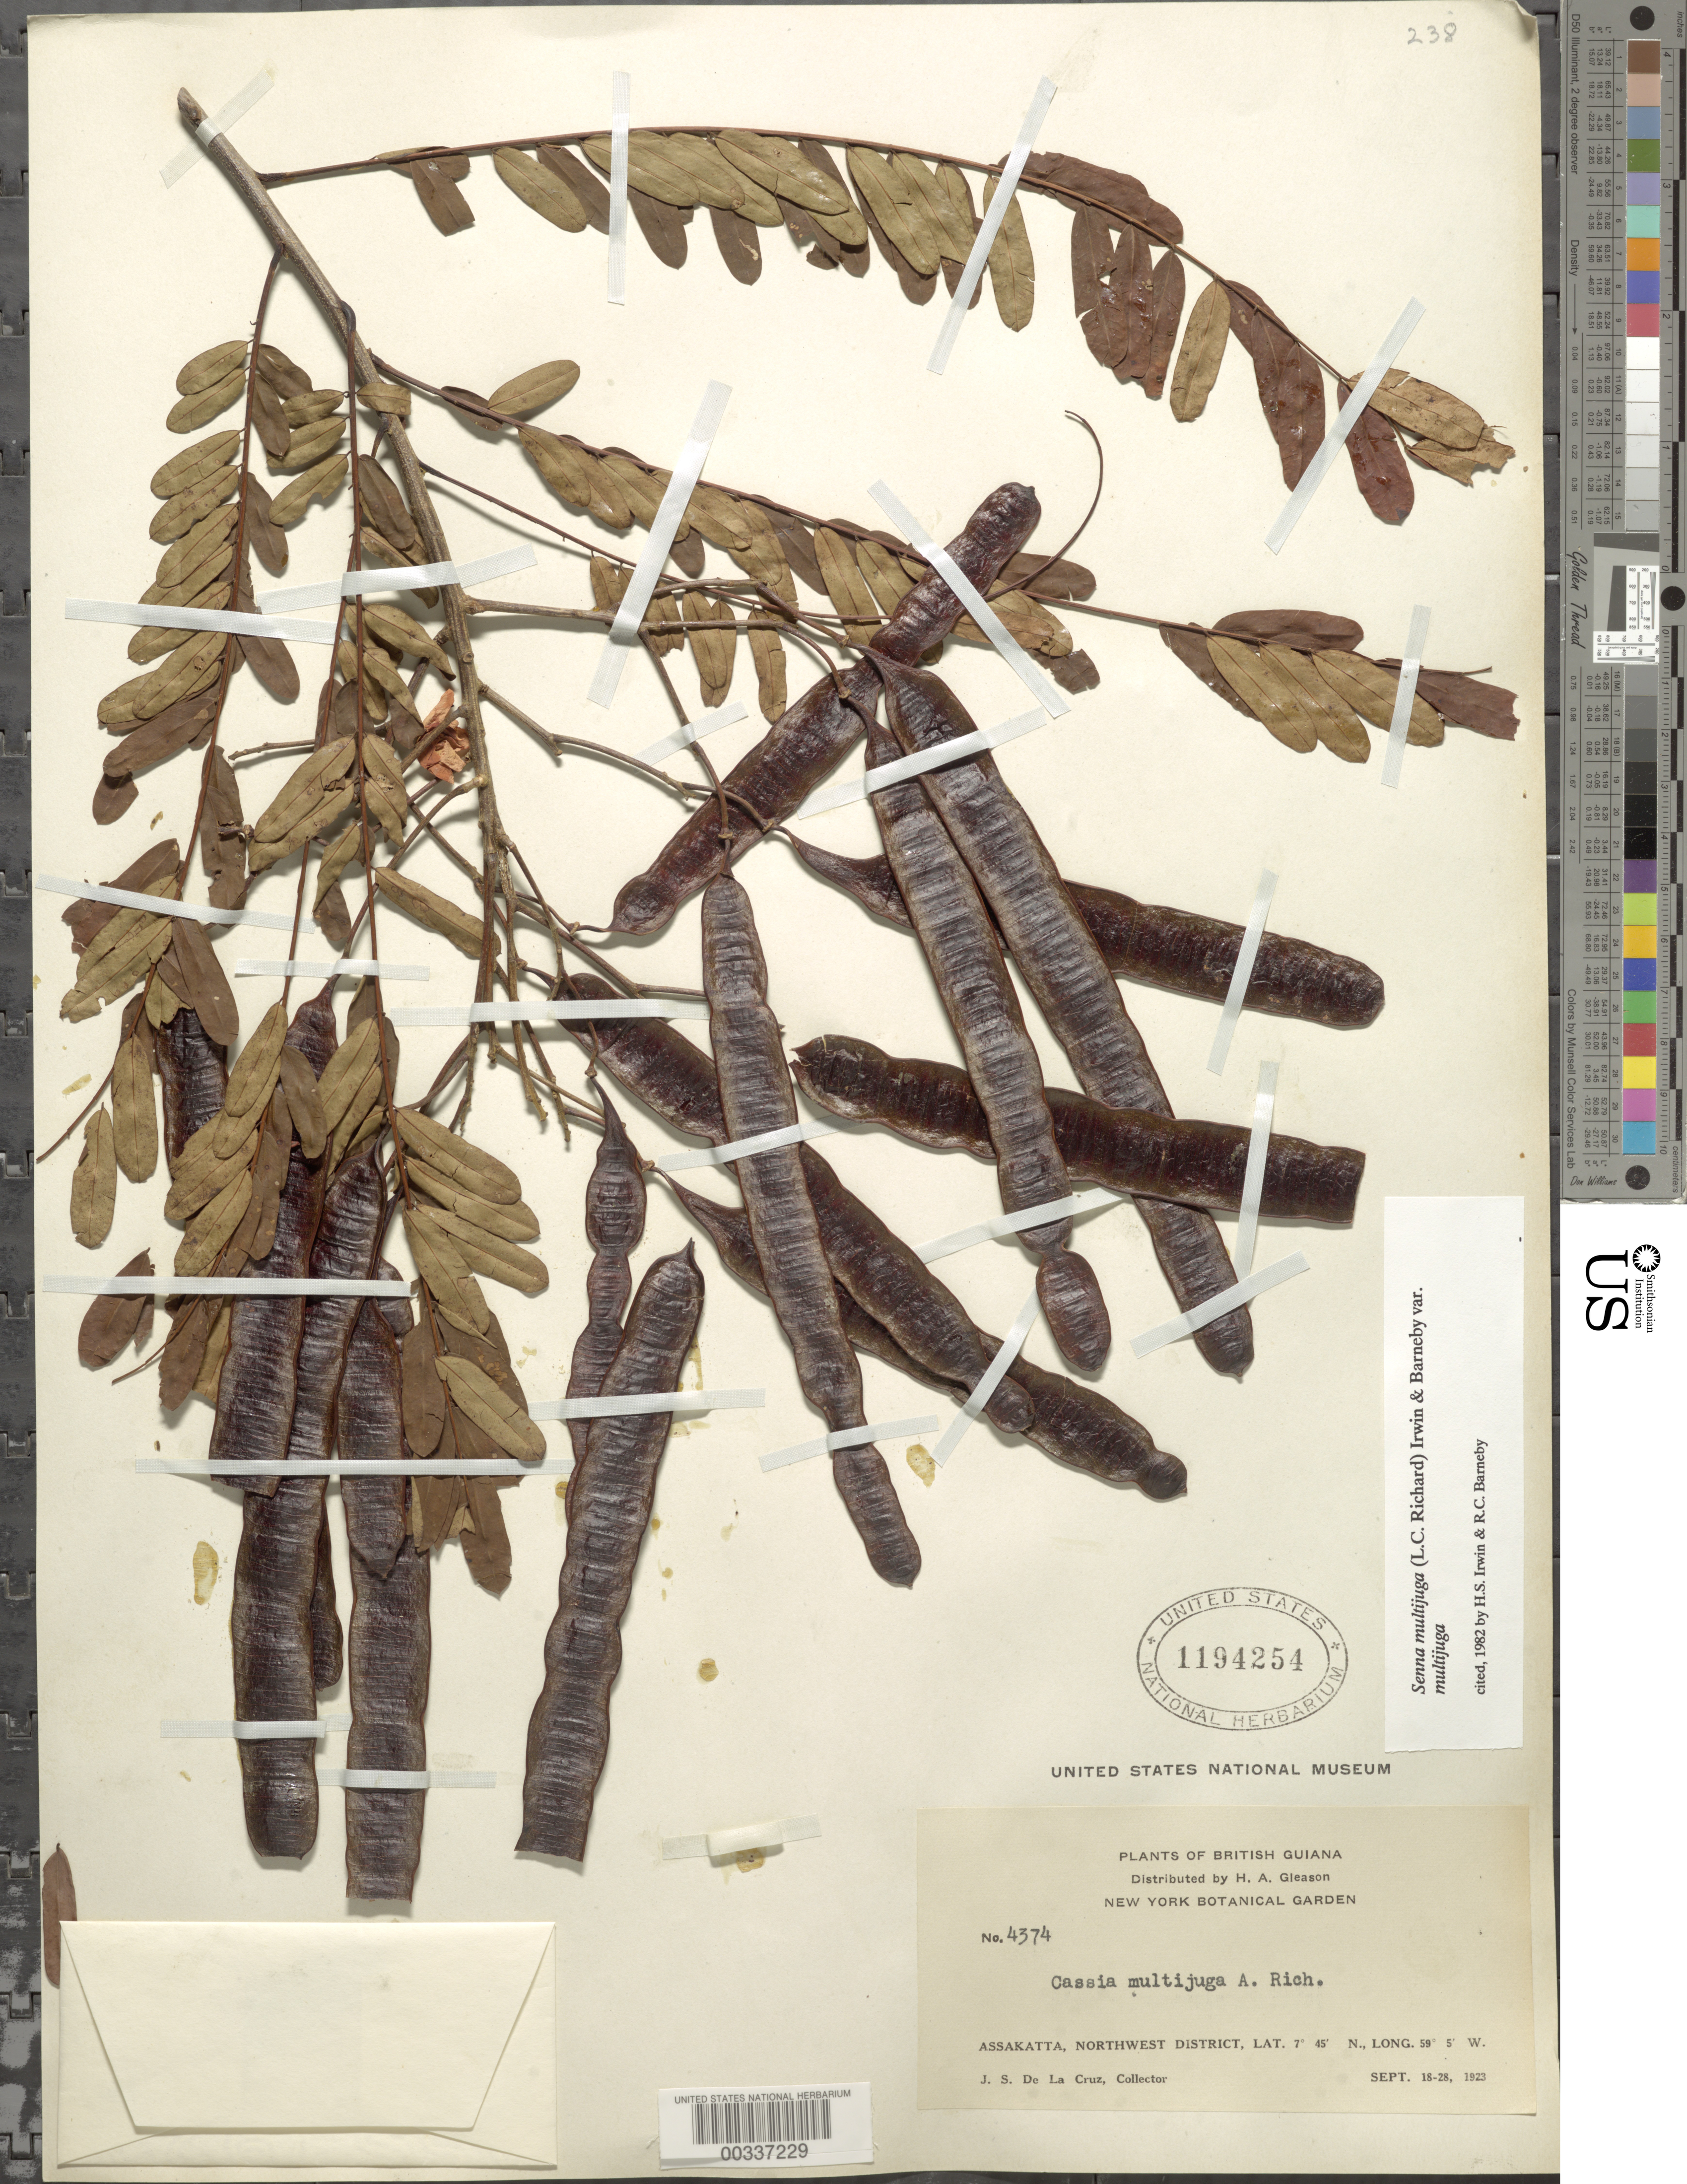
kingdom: Plantae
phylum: Tracheophyta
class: Magnoliopsida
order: Fabales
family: Fabaceae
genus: Senna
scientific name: Senna multijuga var. multijuga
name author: (Rich.) H.S. Irwin & Barneby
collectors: J. S. de la Cruz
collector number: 4374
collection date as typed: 18 Sep 1923 to 28 Sep 1923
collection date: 1923-09-18/1923-09-28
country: Guyana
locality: Assakatta, northwest dist.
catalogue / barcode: US 1194254